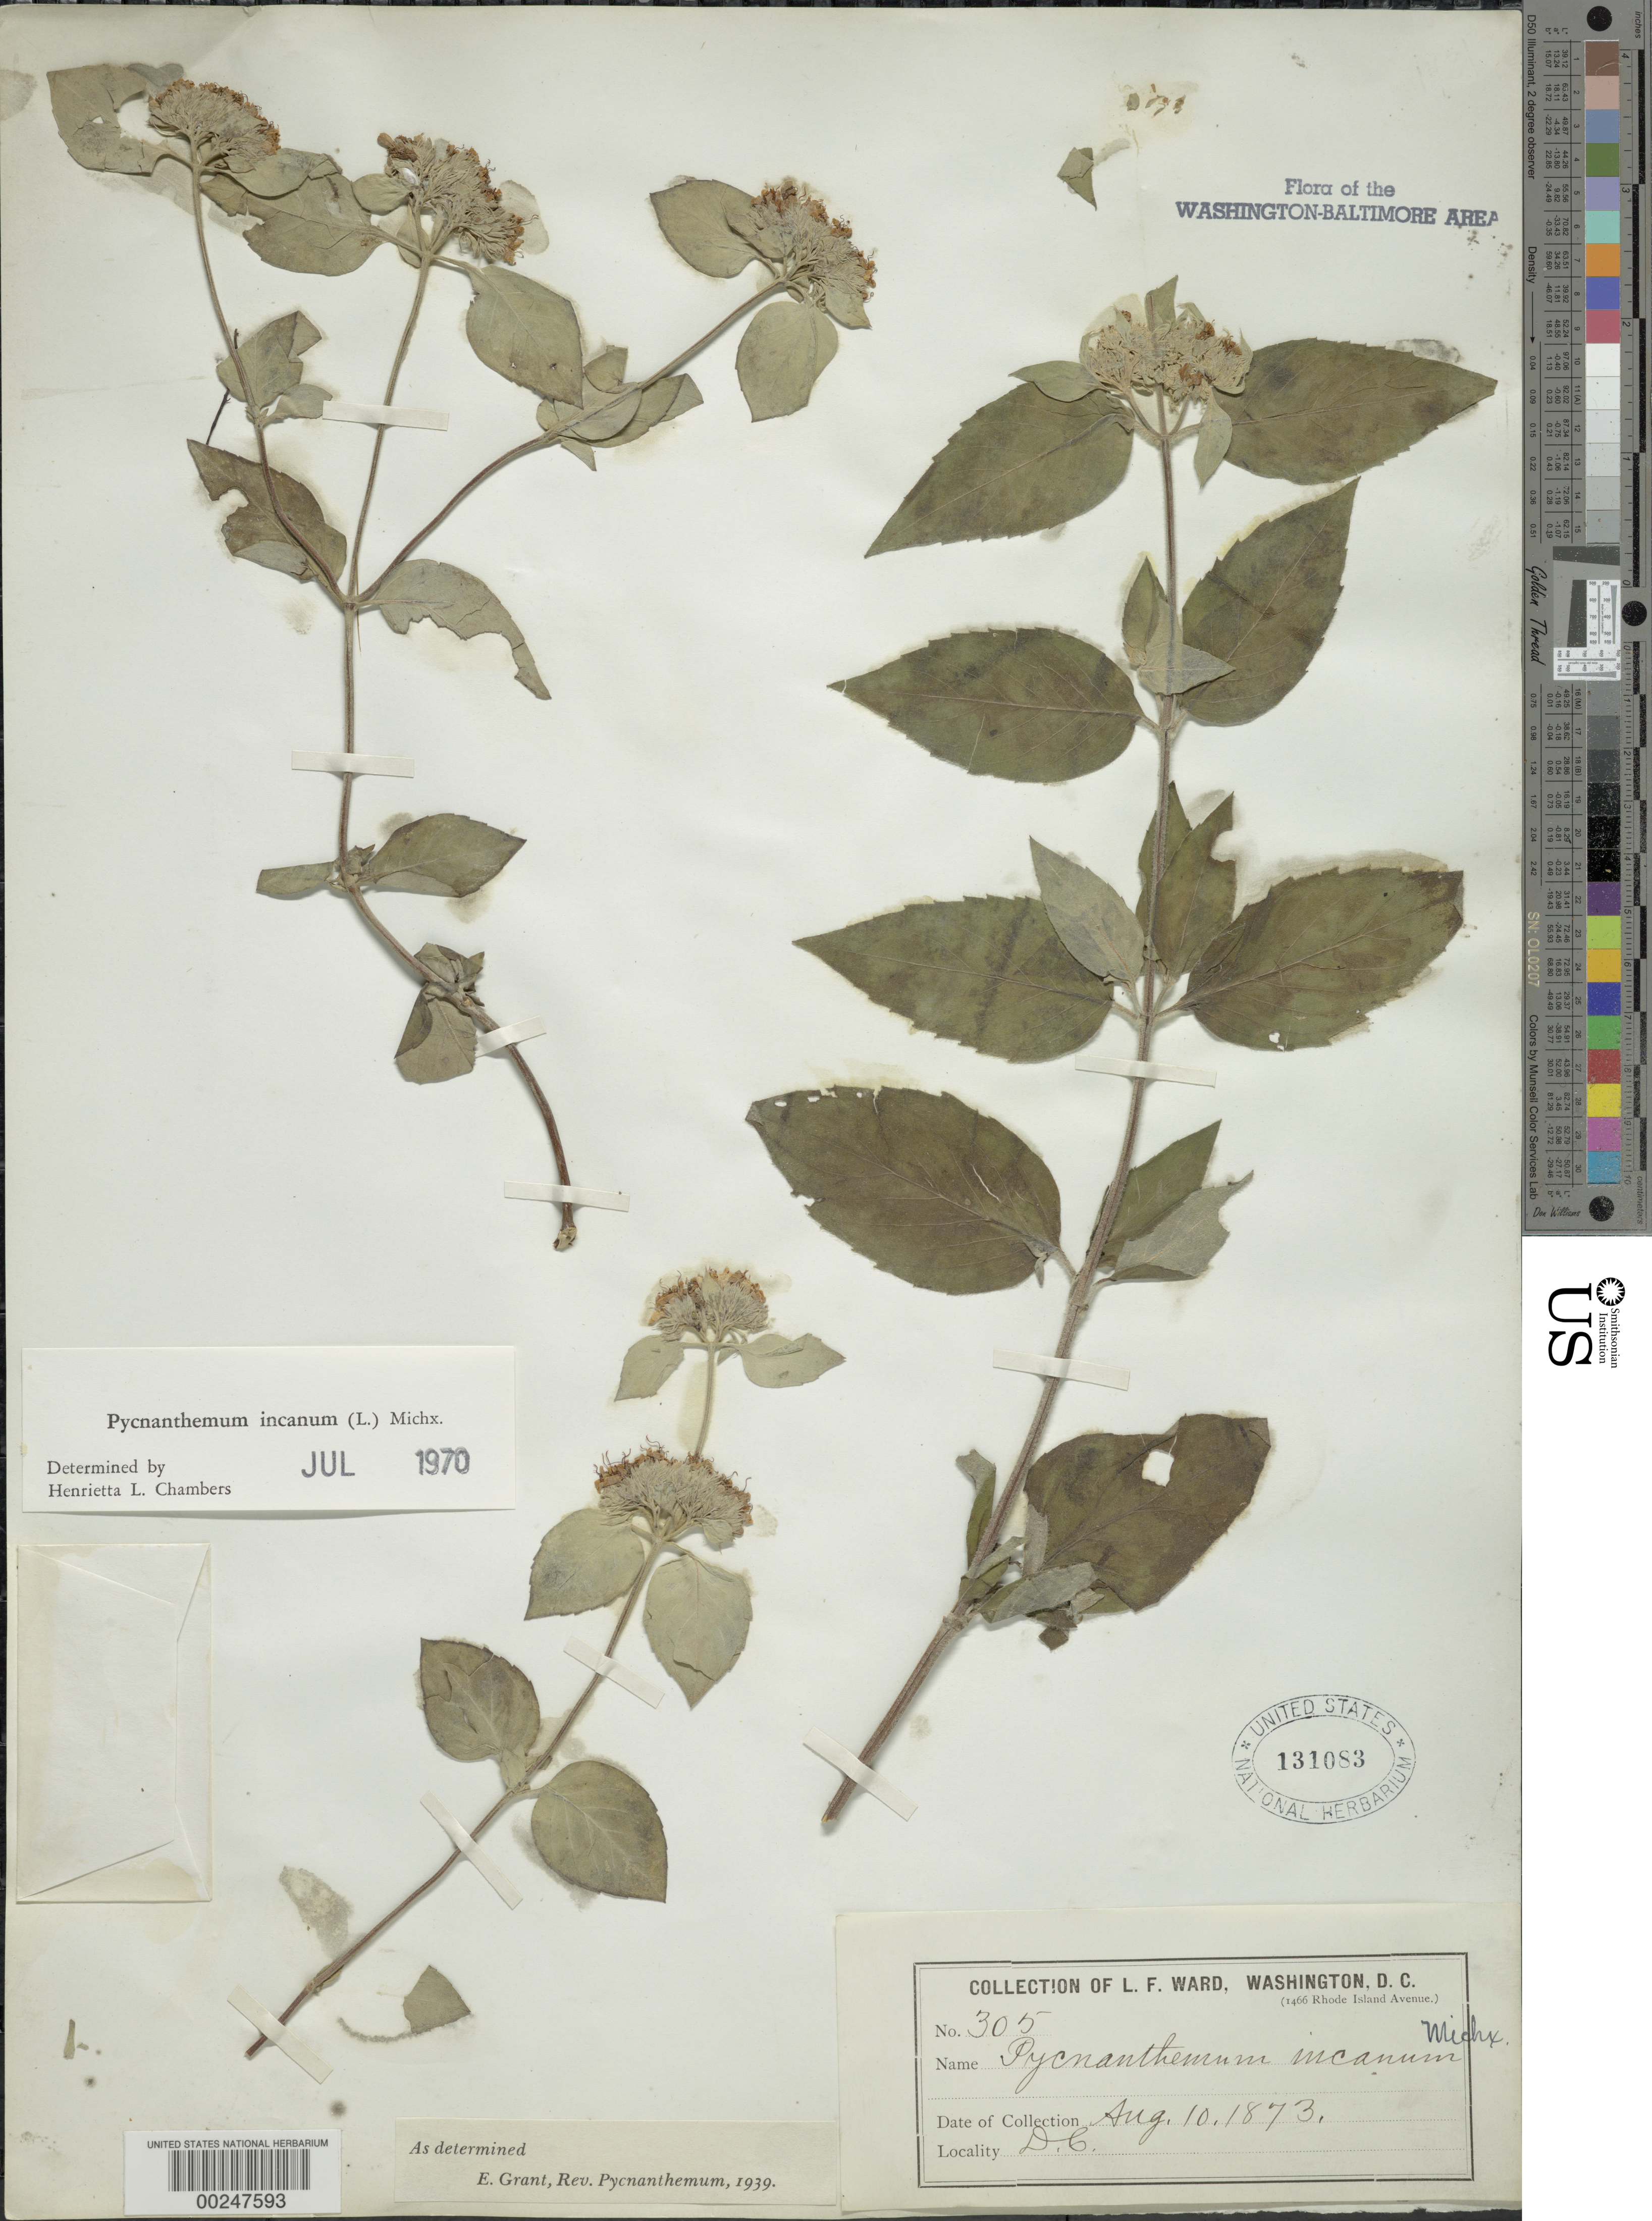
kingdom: Plantae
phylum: Tracheophyta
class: Magnoliopsida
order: Lamiales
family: Lamiaceae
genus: Pycnanthemum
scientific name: Pycnanthemum incanum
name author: (L.) Michx.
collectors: L. F. Ward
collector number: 305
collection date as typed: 10 Aug 1873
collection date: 1873-08-10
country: United States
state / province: District of Columbia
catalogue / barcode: US 131083